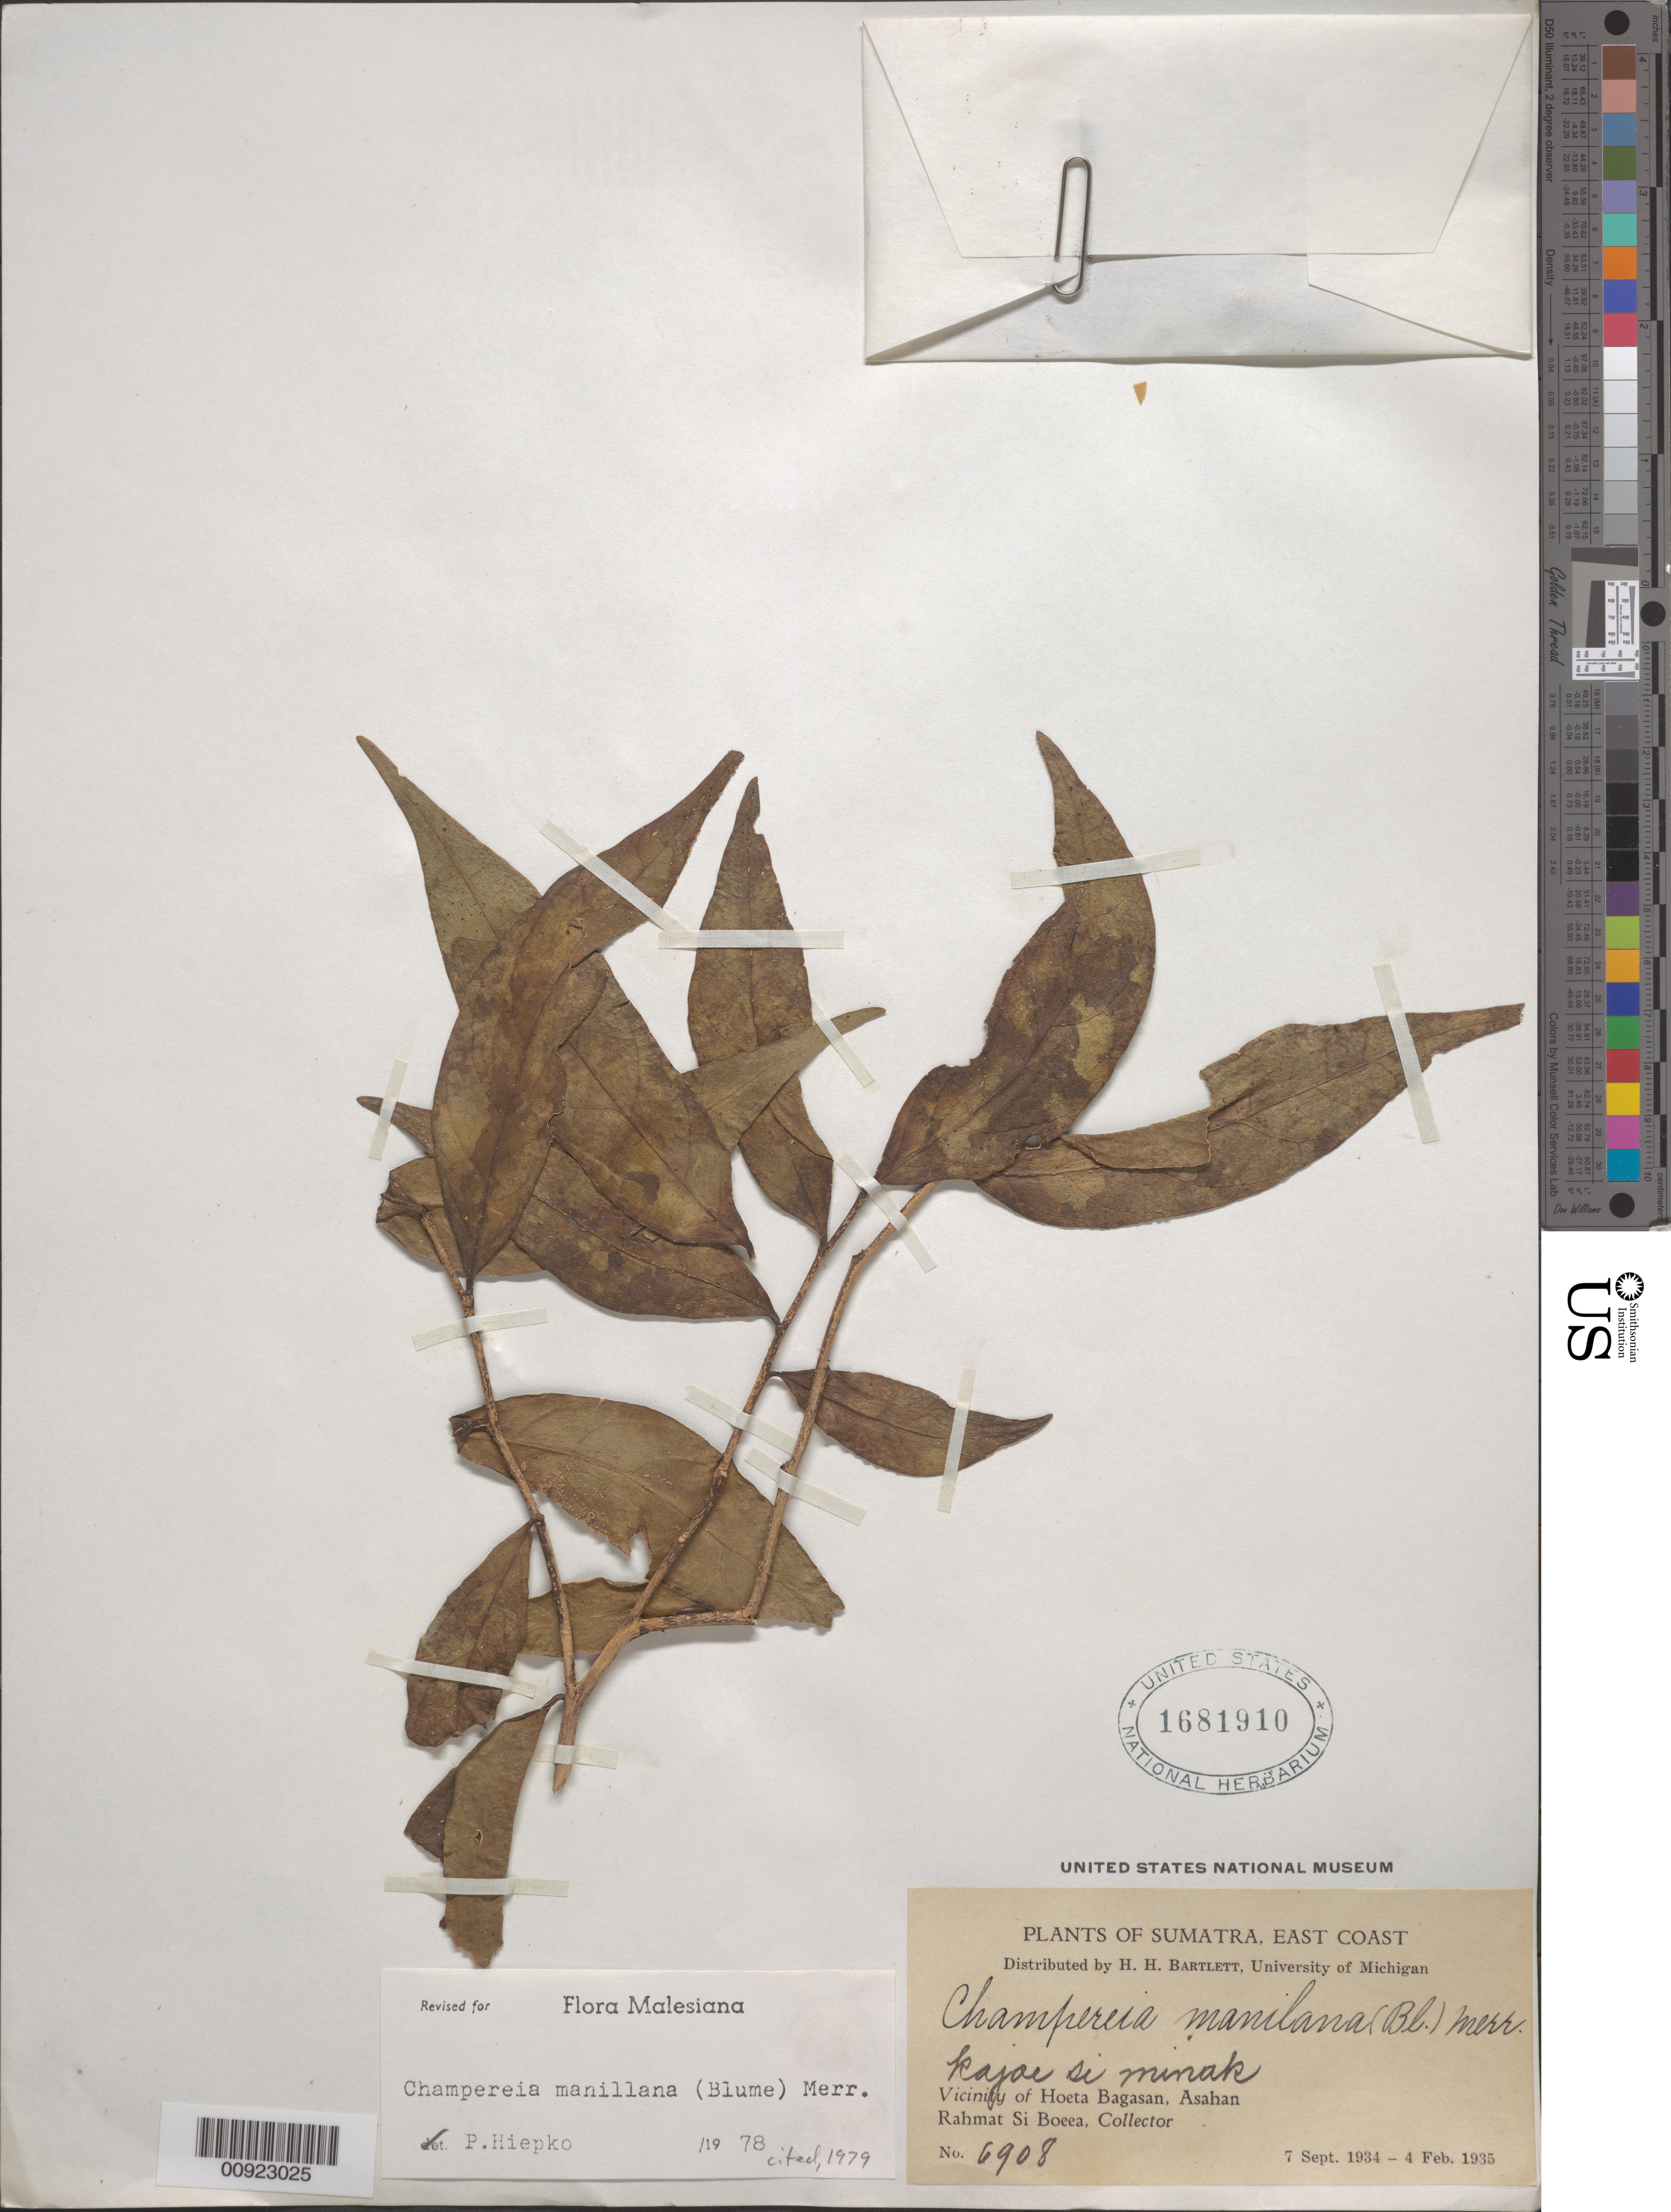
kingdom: Plantae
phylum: Tracheophyta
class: Magnoliopsida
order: Santalales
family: Opiliaceae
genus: Champereia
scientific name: Champereia manillana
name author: (Blume) Merr.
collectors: Rahmat Si Boeea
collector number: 6908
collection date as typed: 07 Sep 1934 to 04 Feb 1935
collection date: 1934-09-07/1935-02-04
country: Indonesia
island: Sumatra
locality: East coast; vicinity of Hoeta Bagasan, Asahan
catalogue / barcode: US 1681910